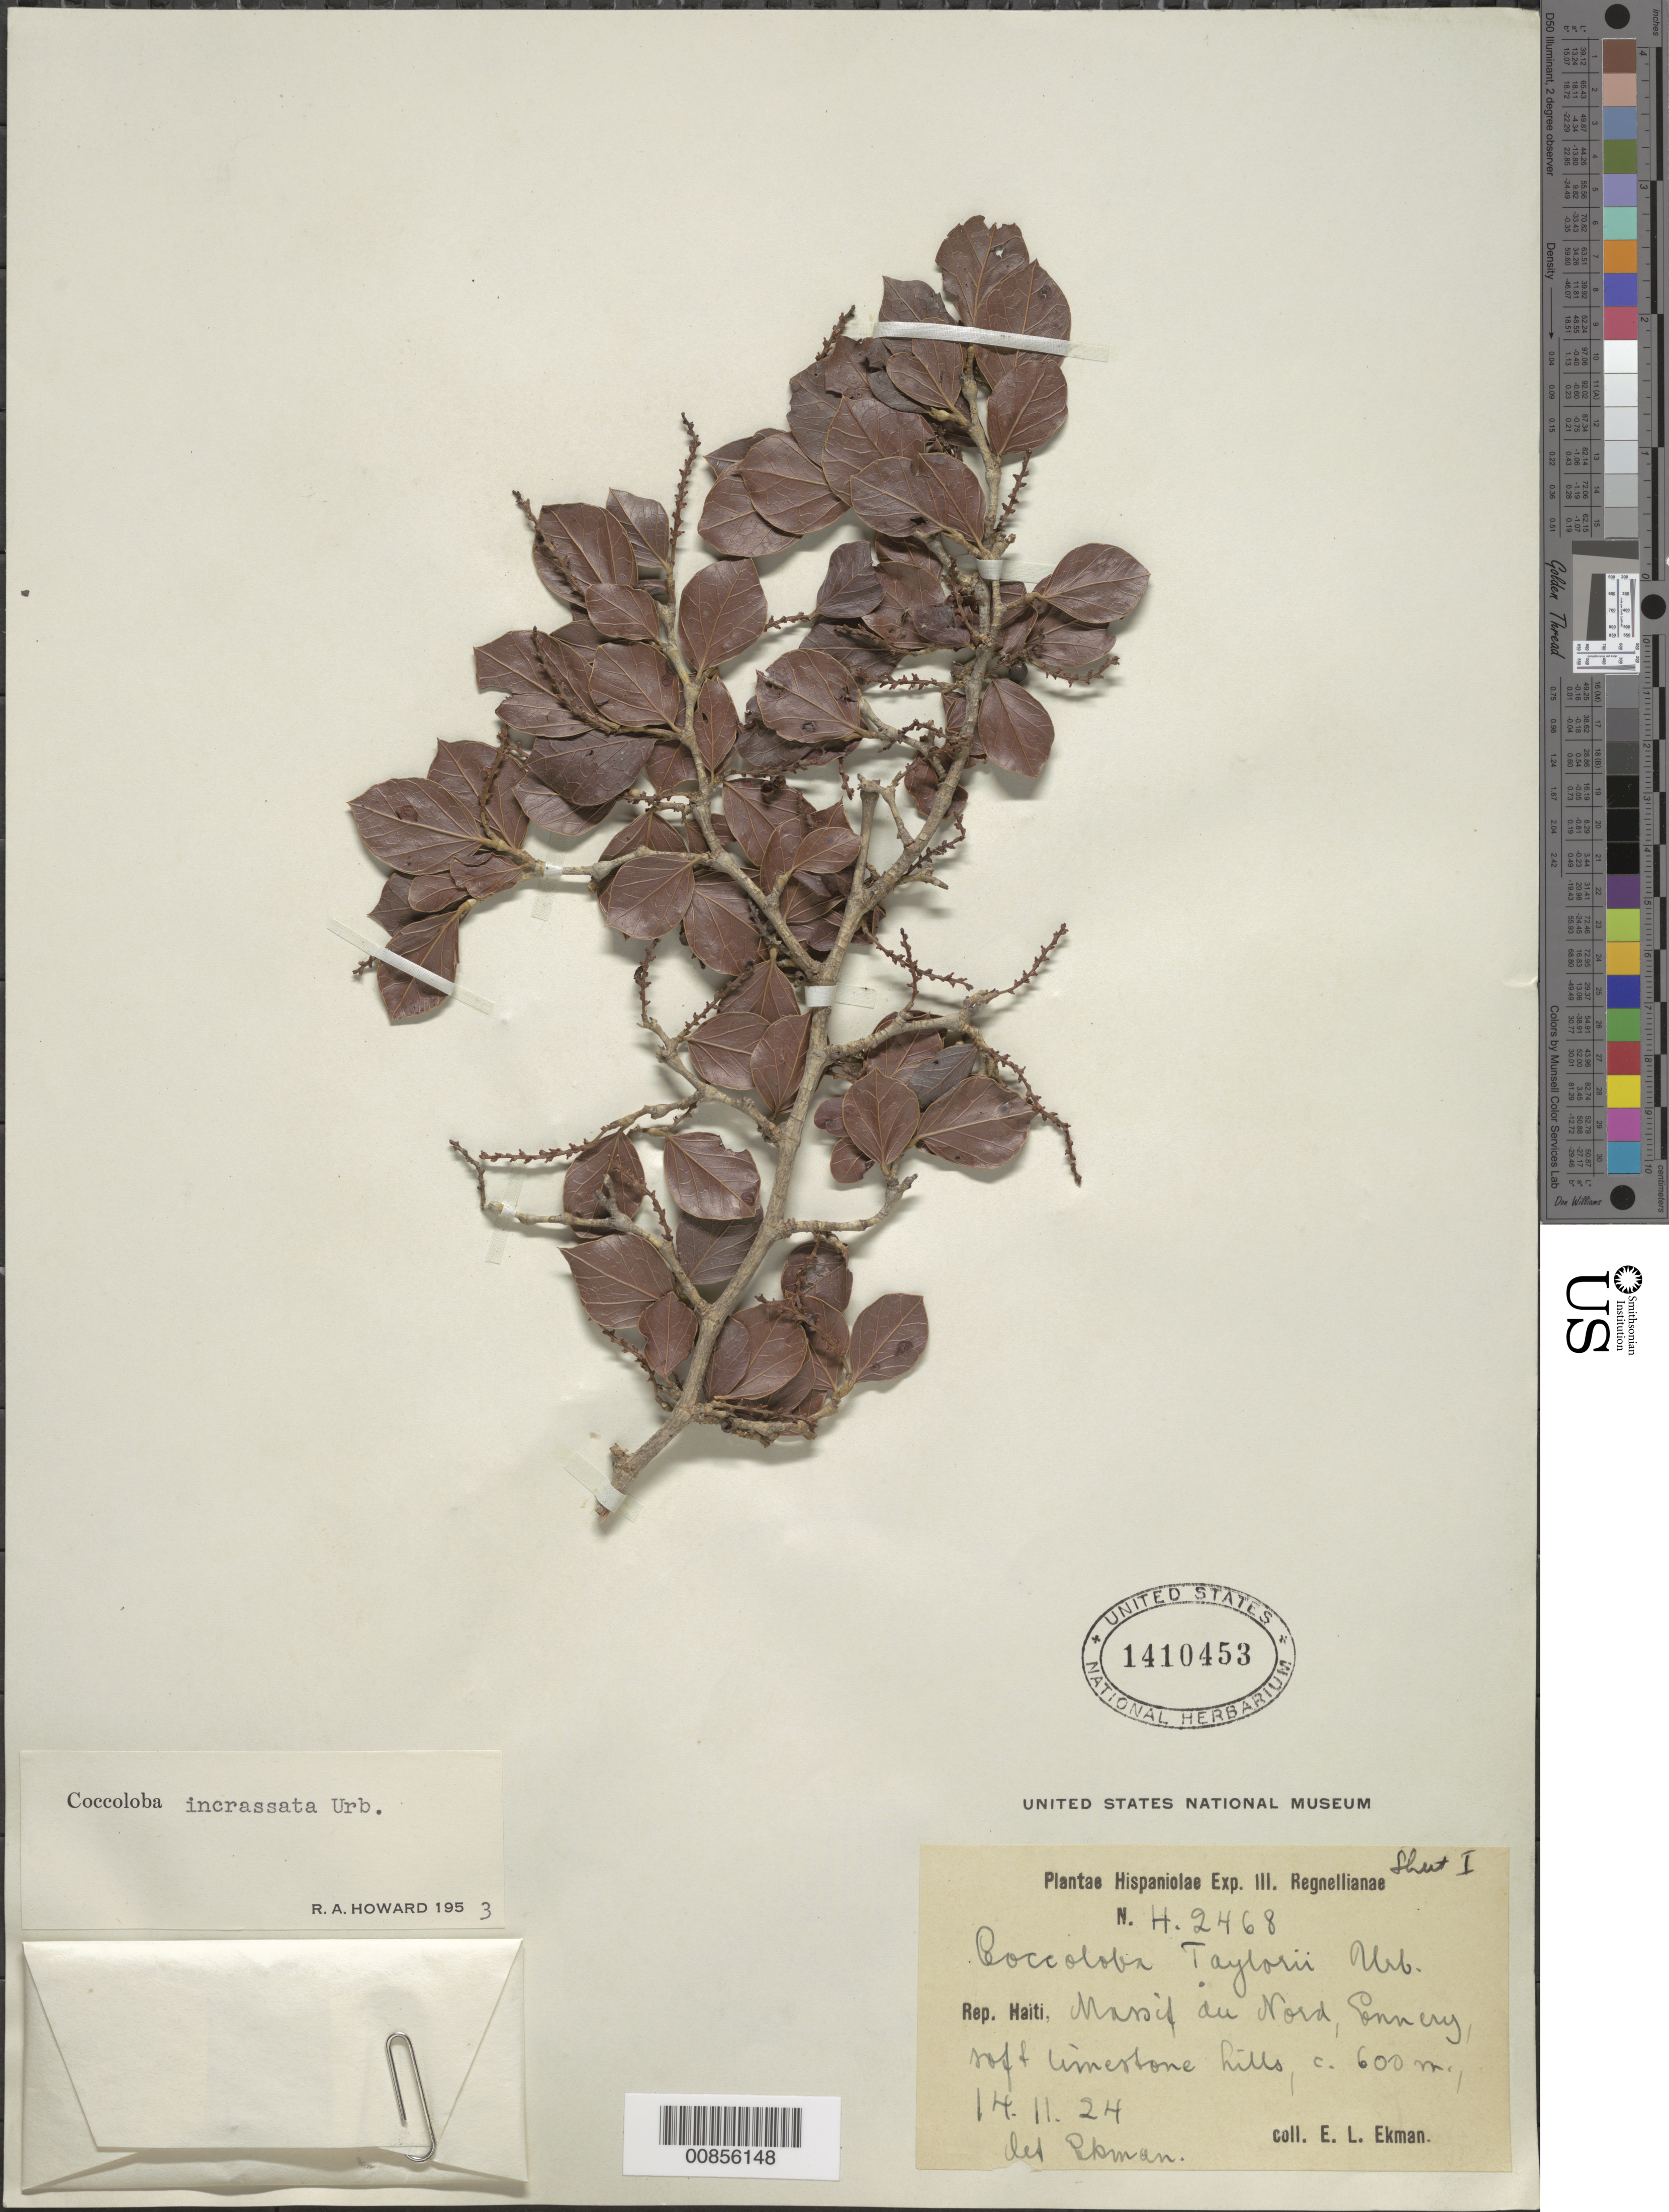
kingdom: Plantae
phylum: Tracheophyta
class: Magnoliopsida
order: Caryophyllales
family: Polygonaceae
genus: Coccoloba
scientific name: Coccoloba incrassata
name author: Urb.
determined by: Howard, R. A.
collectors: E. L. Ekman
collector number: H 2468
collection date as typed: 14 Nov 1924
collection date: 1924-11-14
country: Haiti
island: Hispaniola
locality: Massif du Nord, Ennery.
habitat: Soft limestone hills.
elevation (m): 600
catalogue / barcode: US 1410453